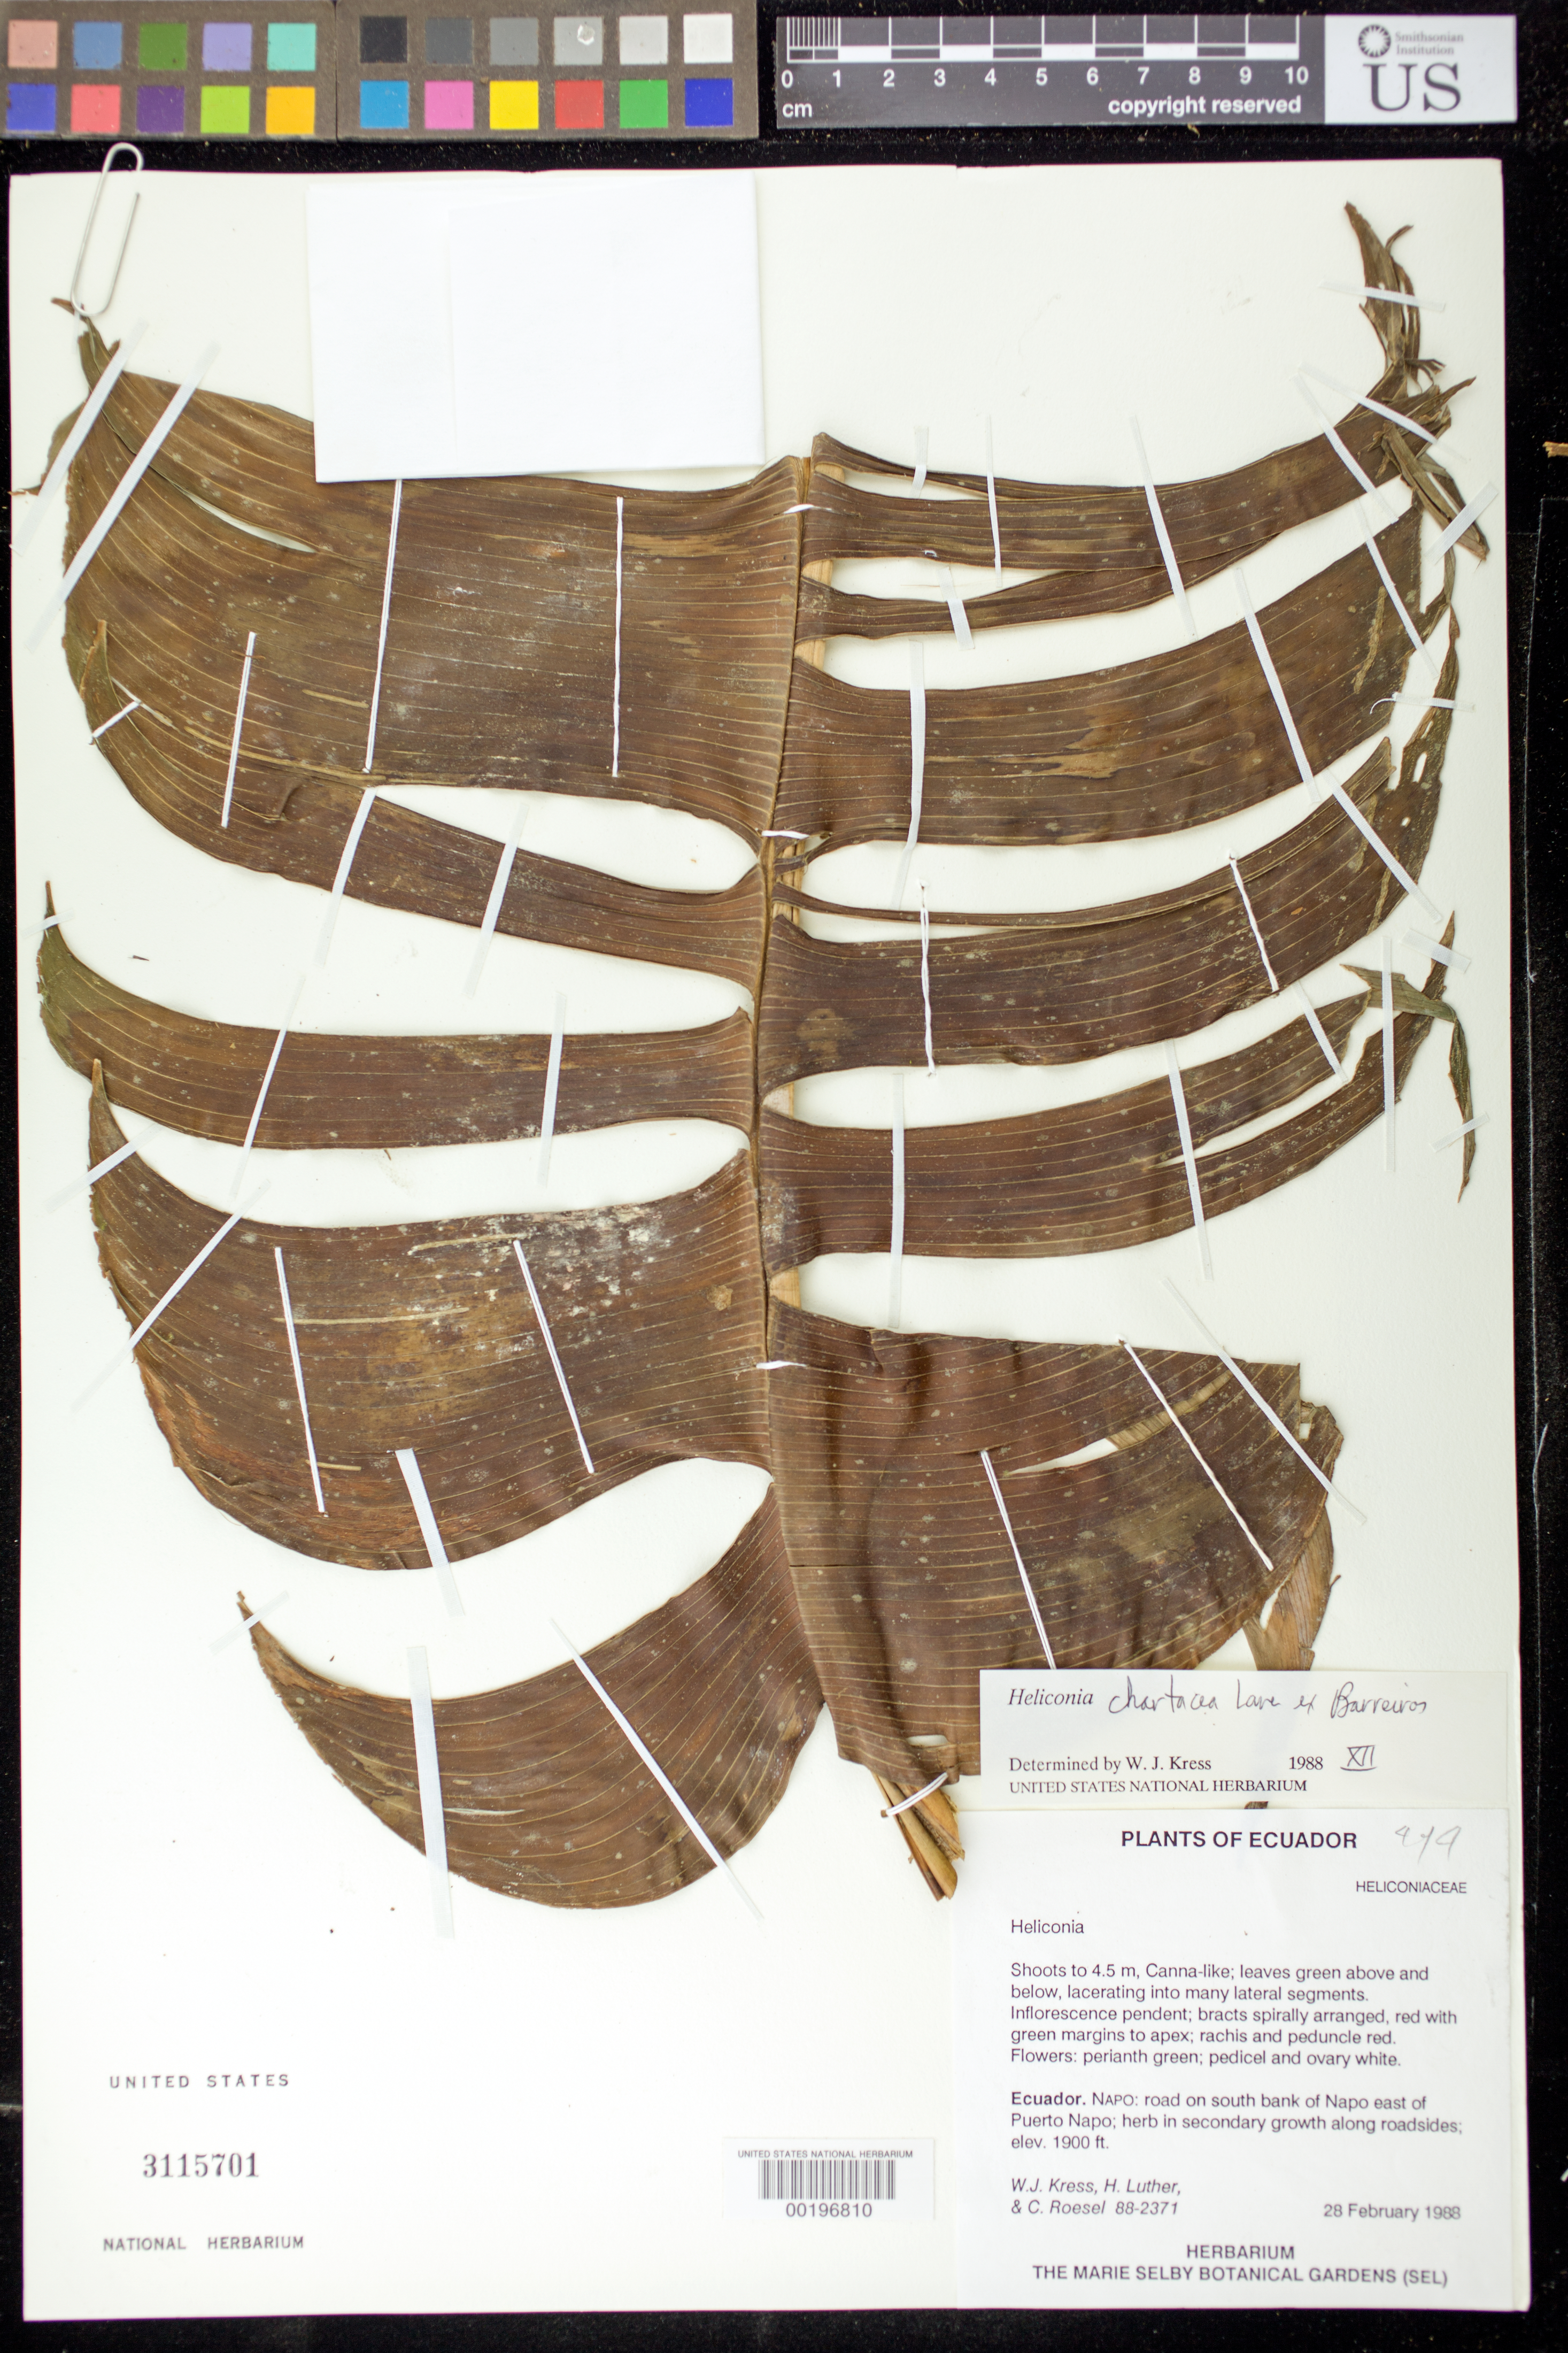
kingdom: Plantae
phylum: Tracheophyta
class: Liliopsida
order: Zingiberales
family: Heliconiaceae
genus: Heliconia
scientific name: Heliconia chartacea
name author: Lane ex Barreiros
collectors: W. J. Kress, Harry E. Luther & C. S. Roesel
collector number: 88-2371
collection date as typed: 28 Feb 1988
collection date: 1988-02-28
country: Ecuador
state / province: Napo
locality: Road on south bank of Napo E of Puerto Napo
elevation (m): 579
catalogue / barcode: US 3115701